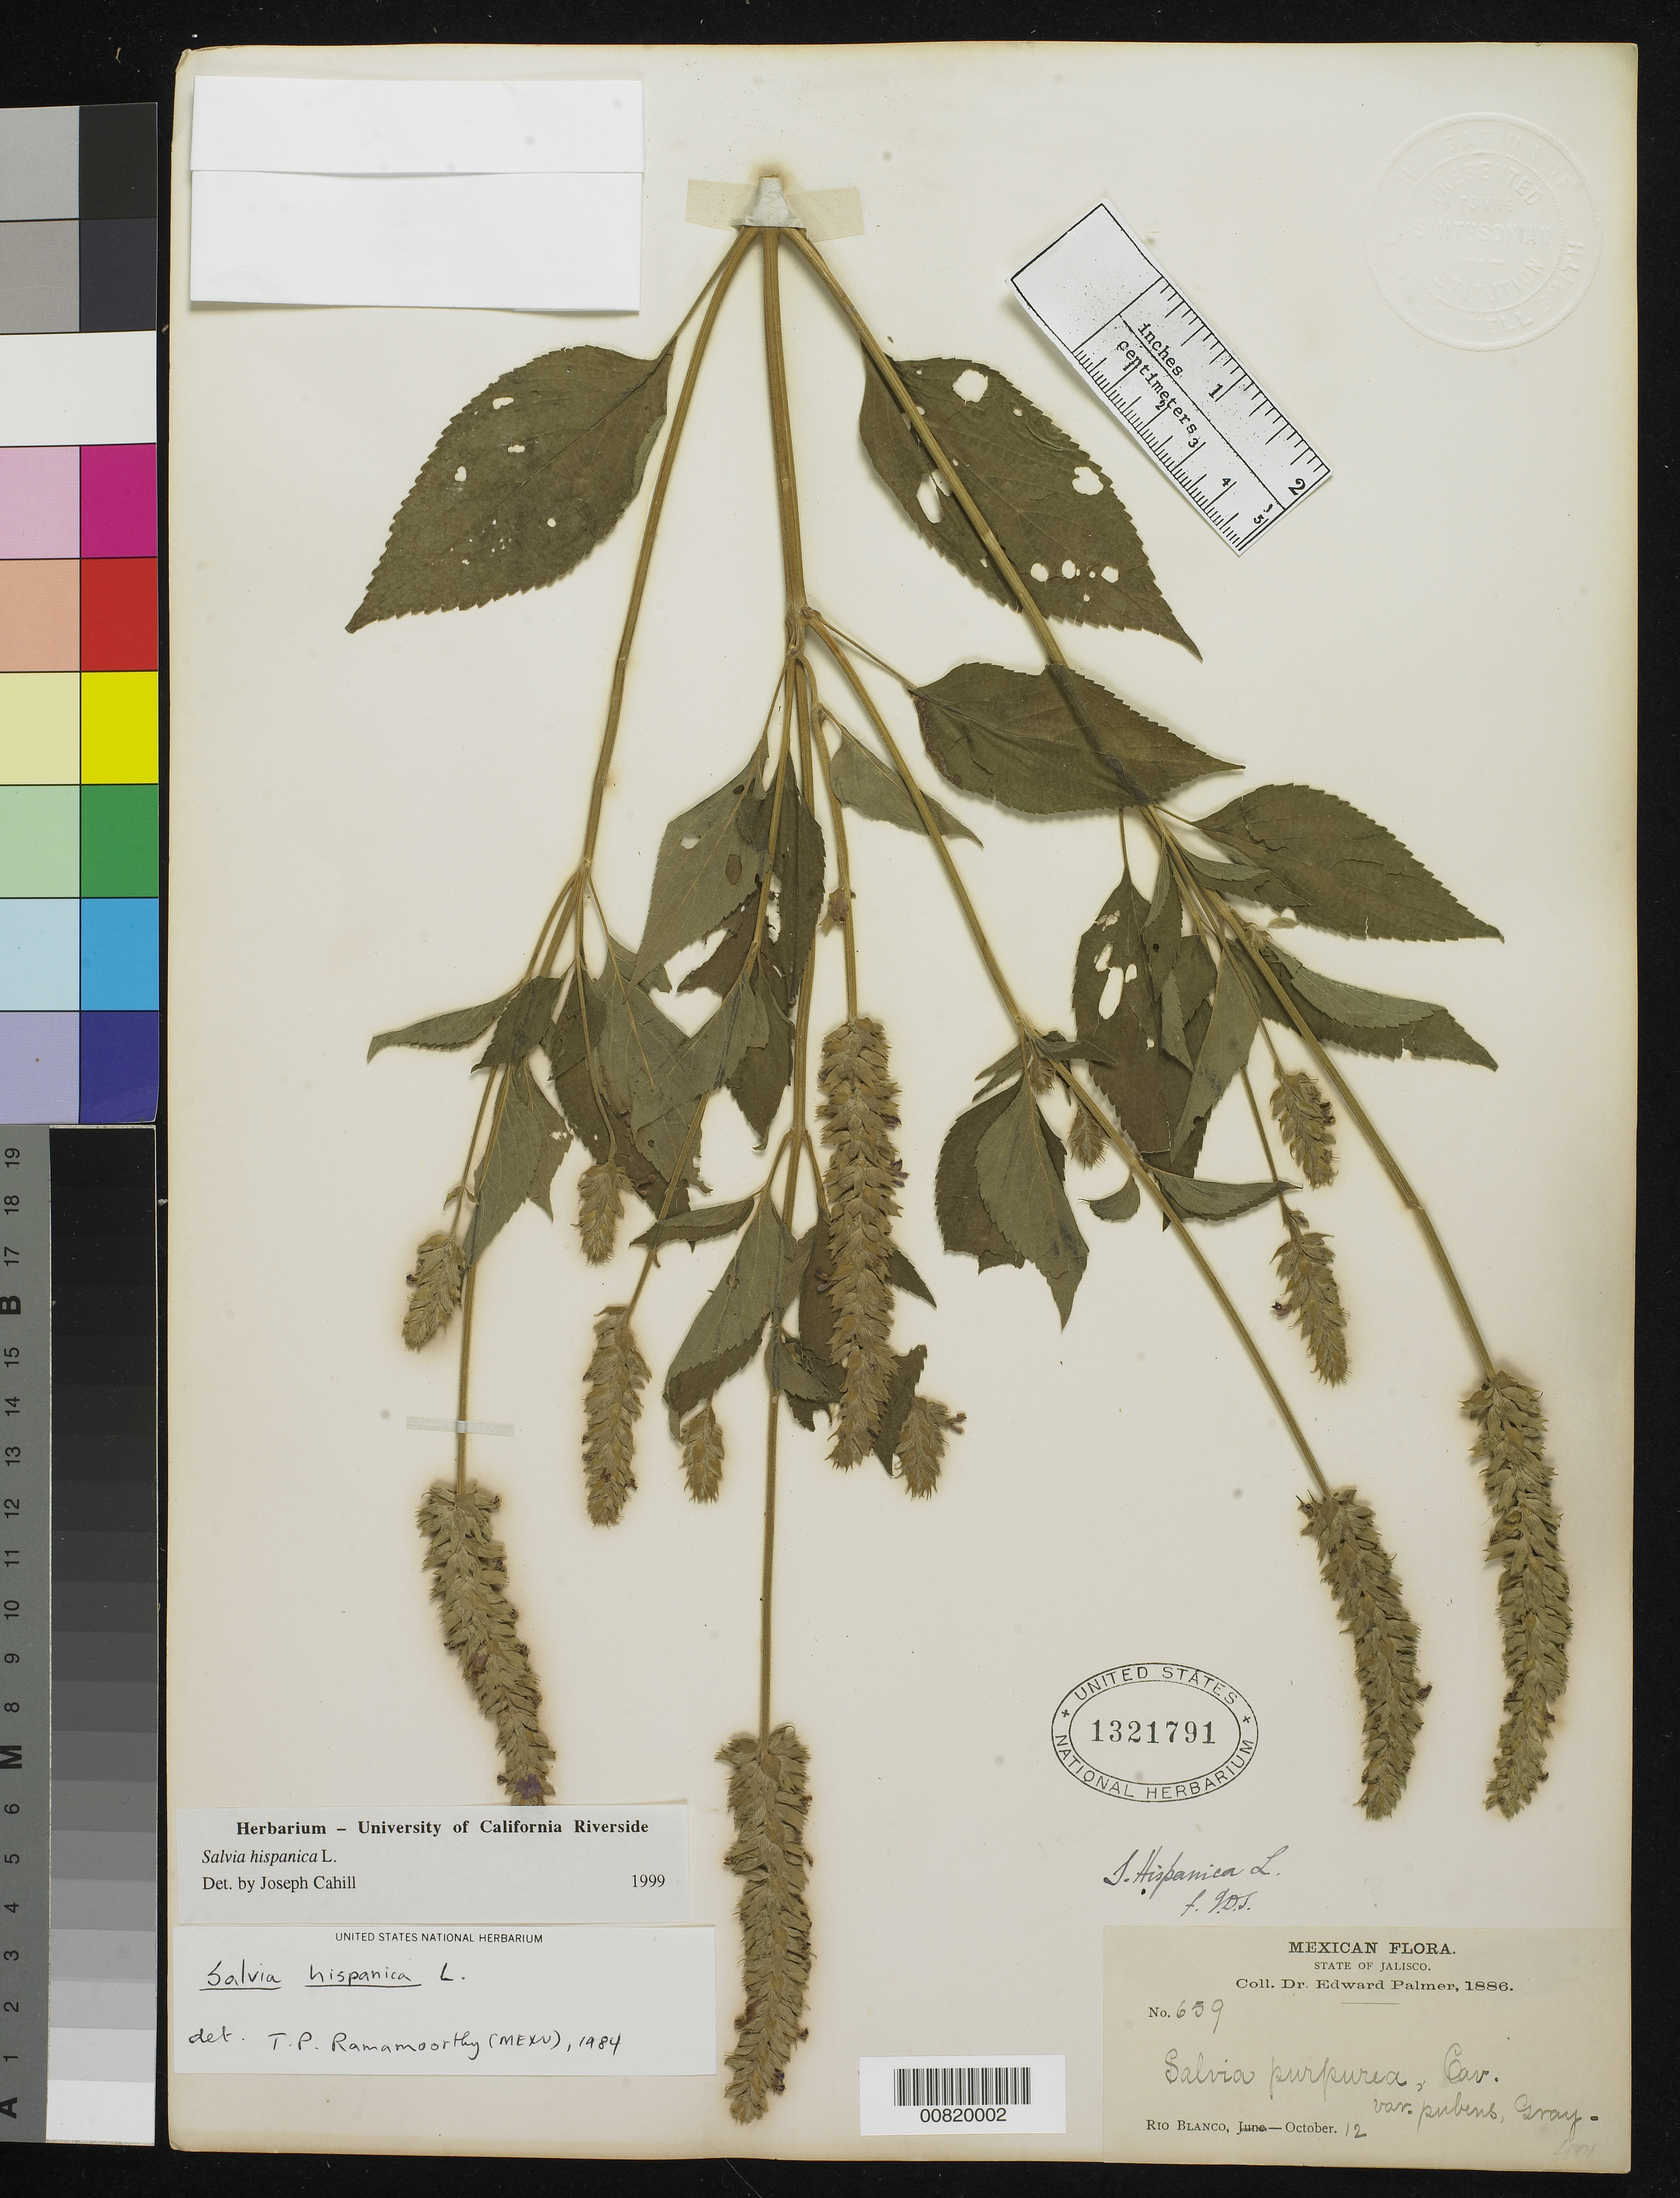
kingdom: Plantae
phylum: Tracheophyta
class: Magnoliopsida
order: Lamiales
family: Lamiaceae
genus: Salvia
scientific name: Salvia hispanica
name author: L.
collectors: E. Palmer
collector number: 659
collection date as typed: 12 Oct 1886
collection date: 1886-10-12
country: Mexico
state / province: Jalisco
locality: Rio Blanco, Jalisco.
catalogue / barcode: US 1321791